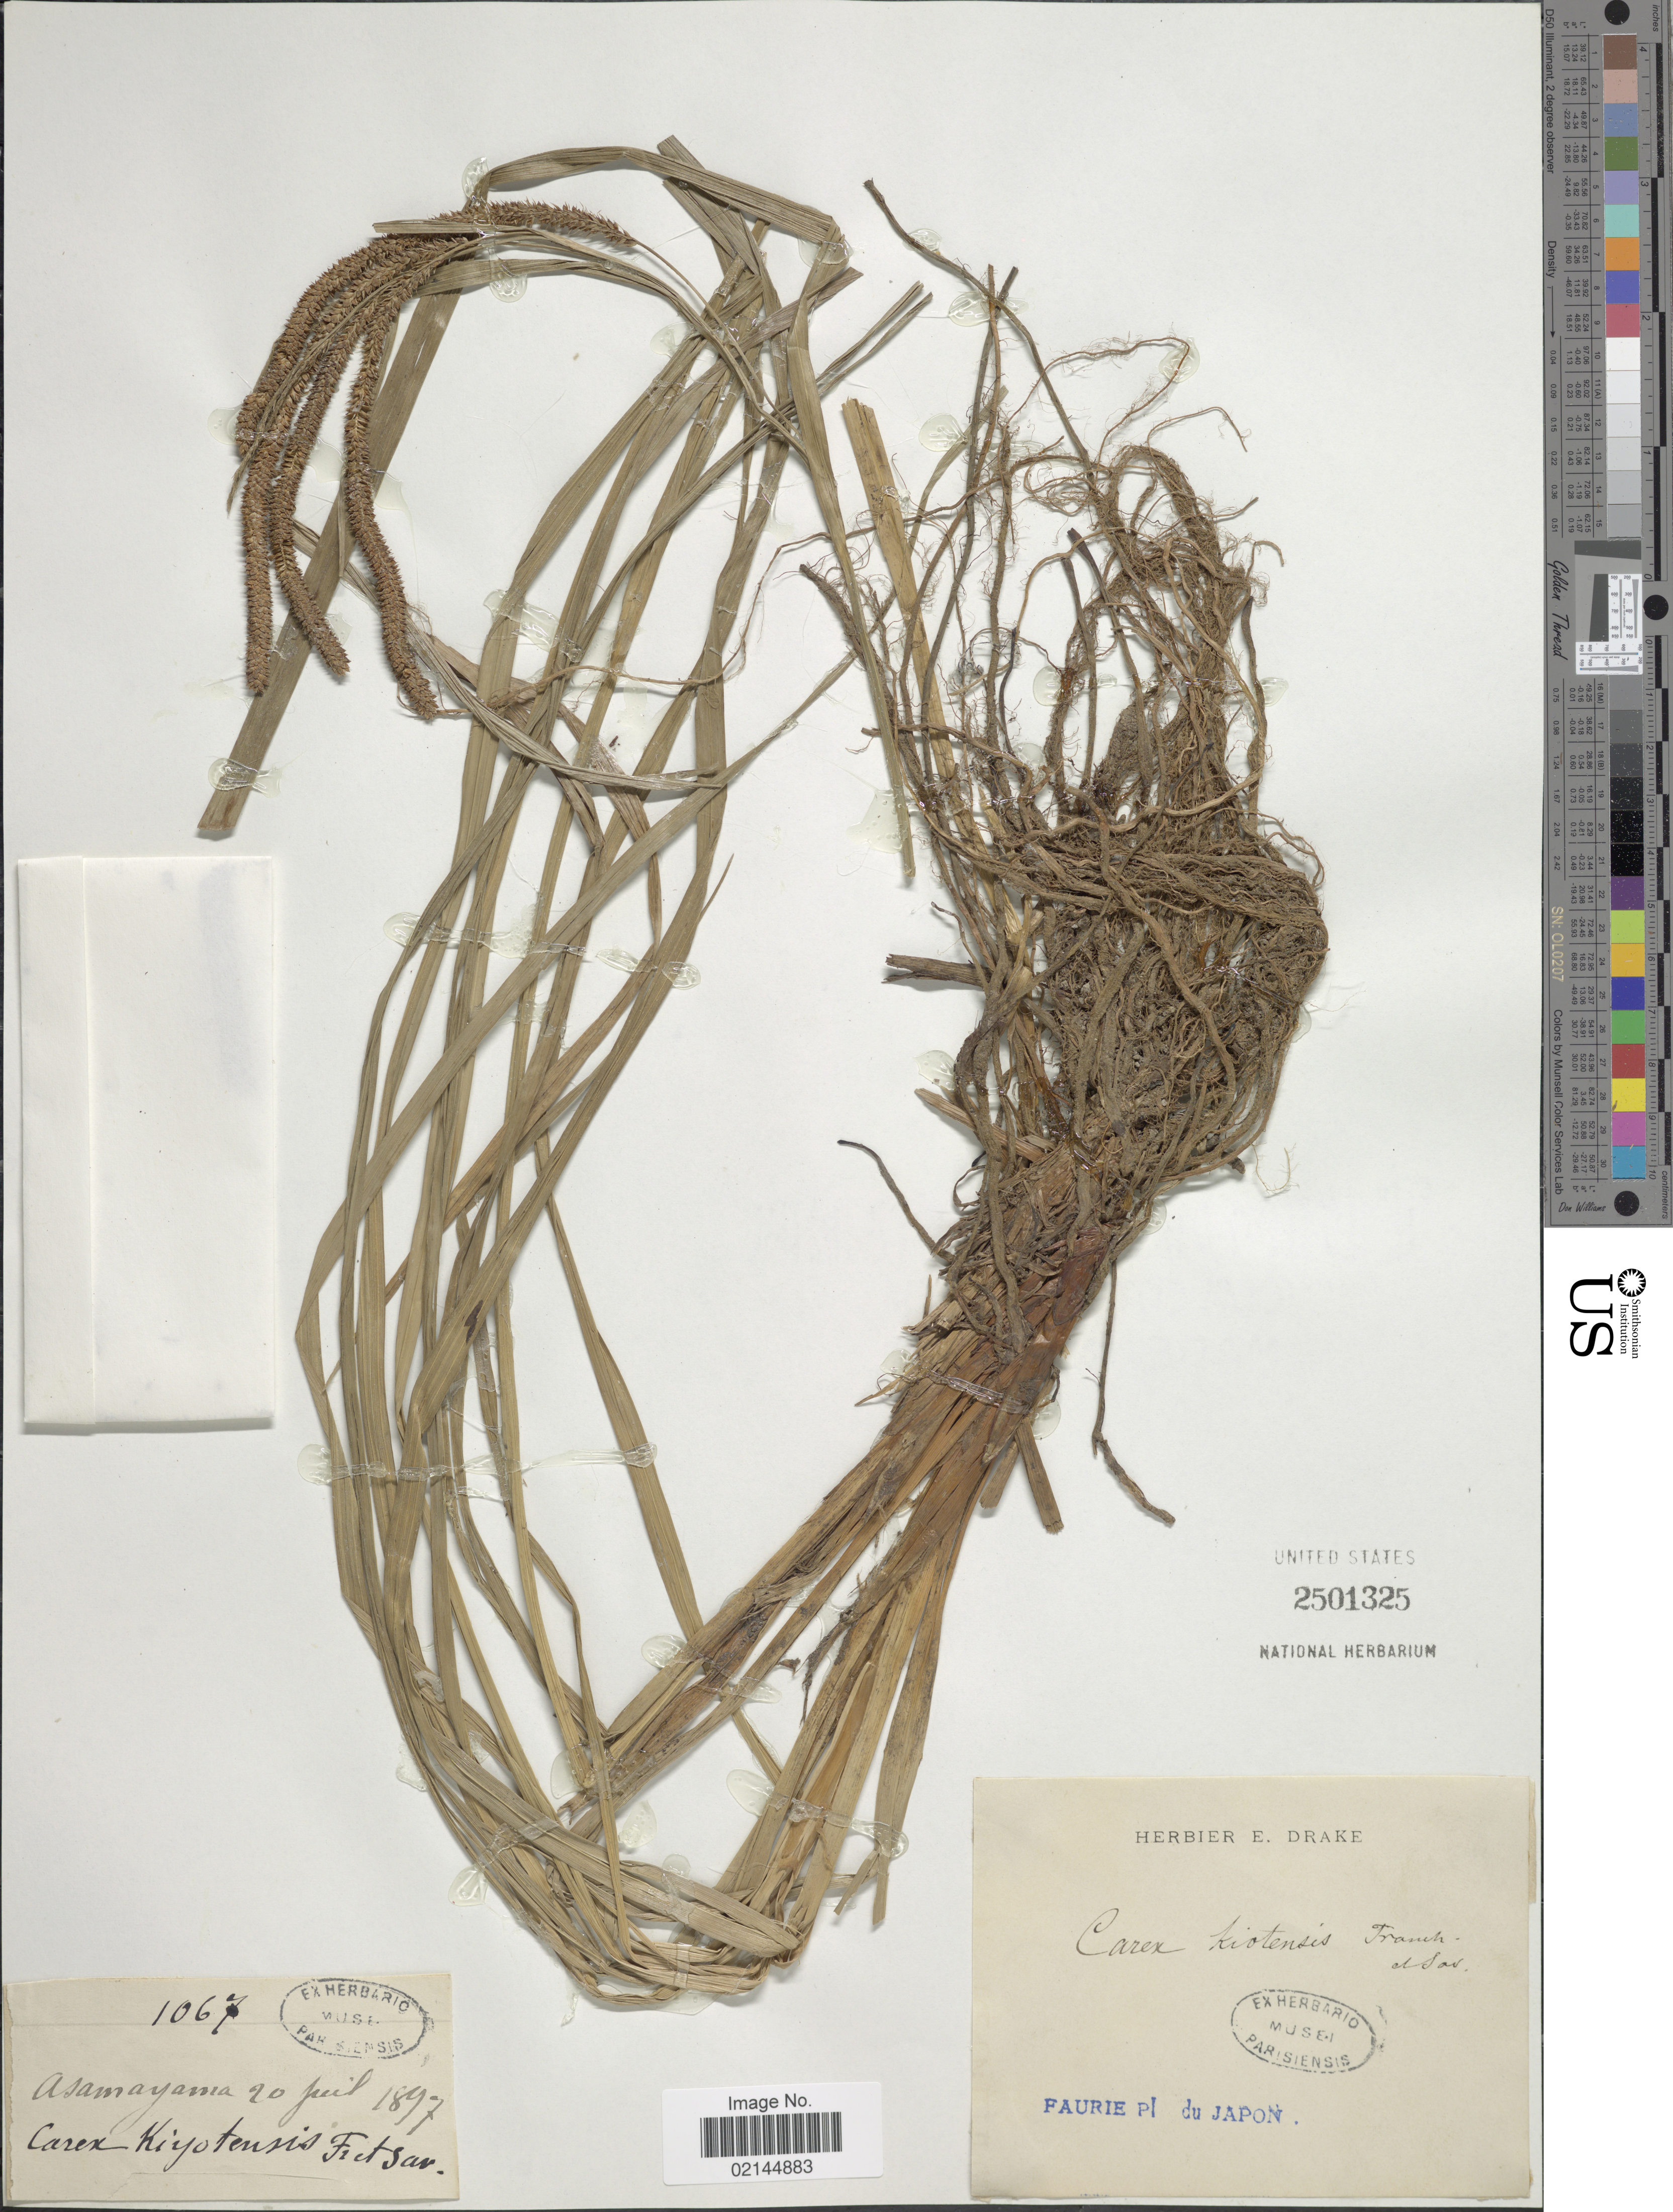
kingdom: Plantae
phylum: Tracheophyta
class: Liliopsida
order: Poales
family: Cyperaceae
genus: Carex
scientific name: Carex kiotensis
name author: Franch. & Sav.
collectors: -. Faurie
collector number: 1067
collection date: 1897-07-20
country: Japan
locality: Asamayama.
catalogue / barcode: US 2501325